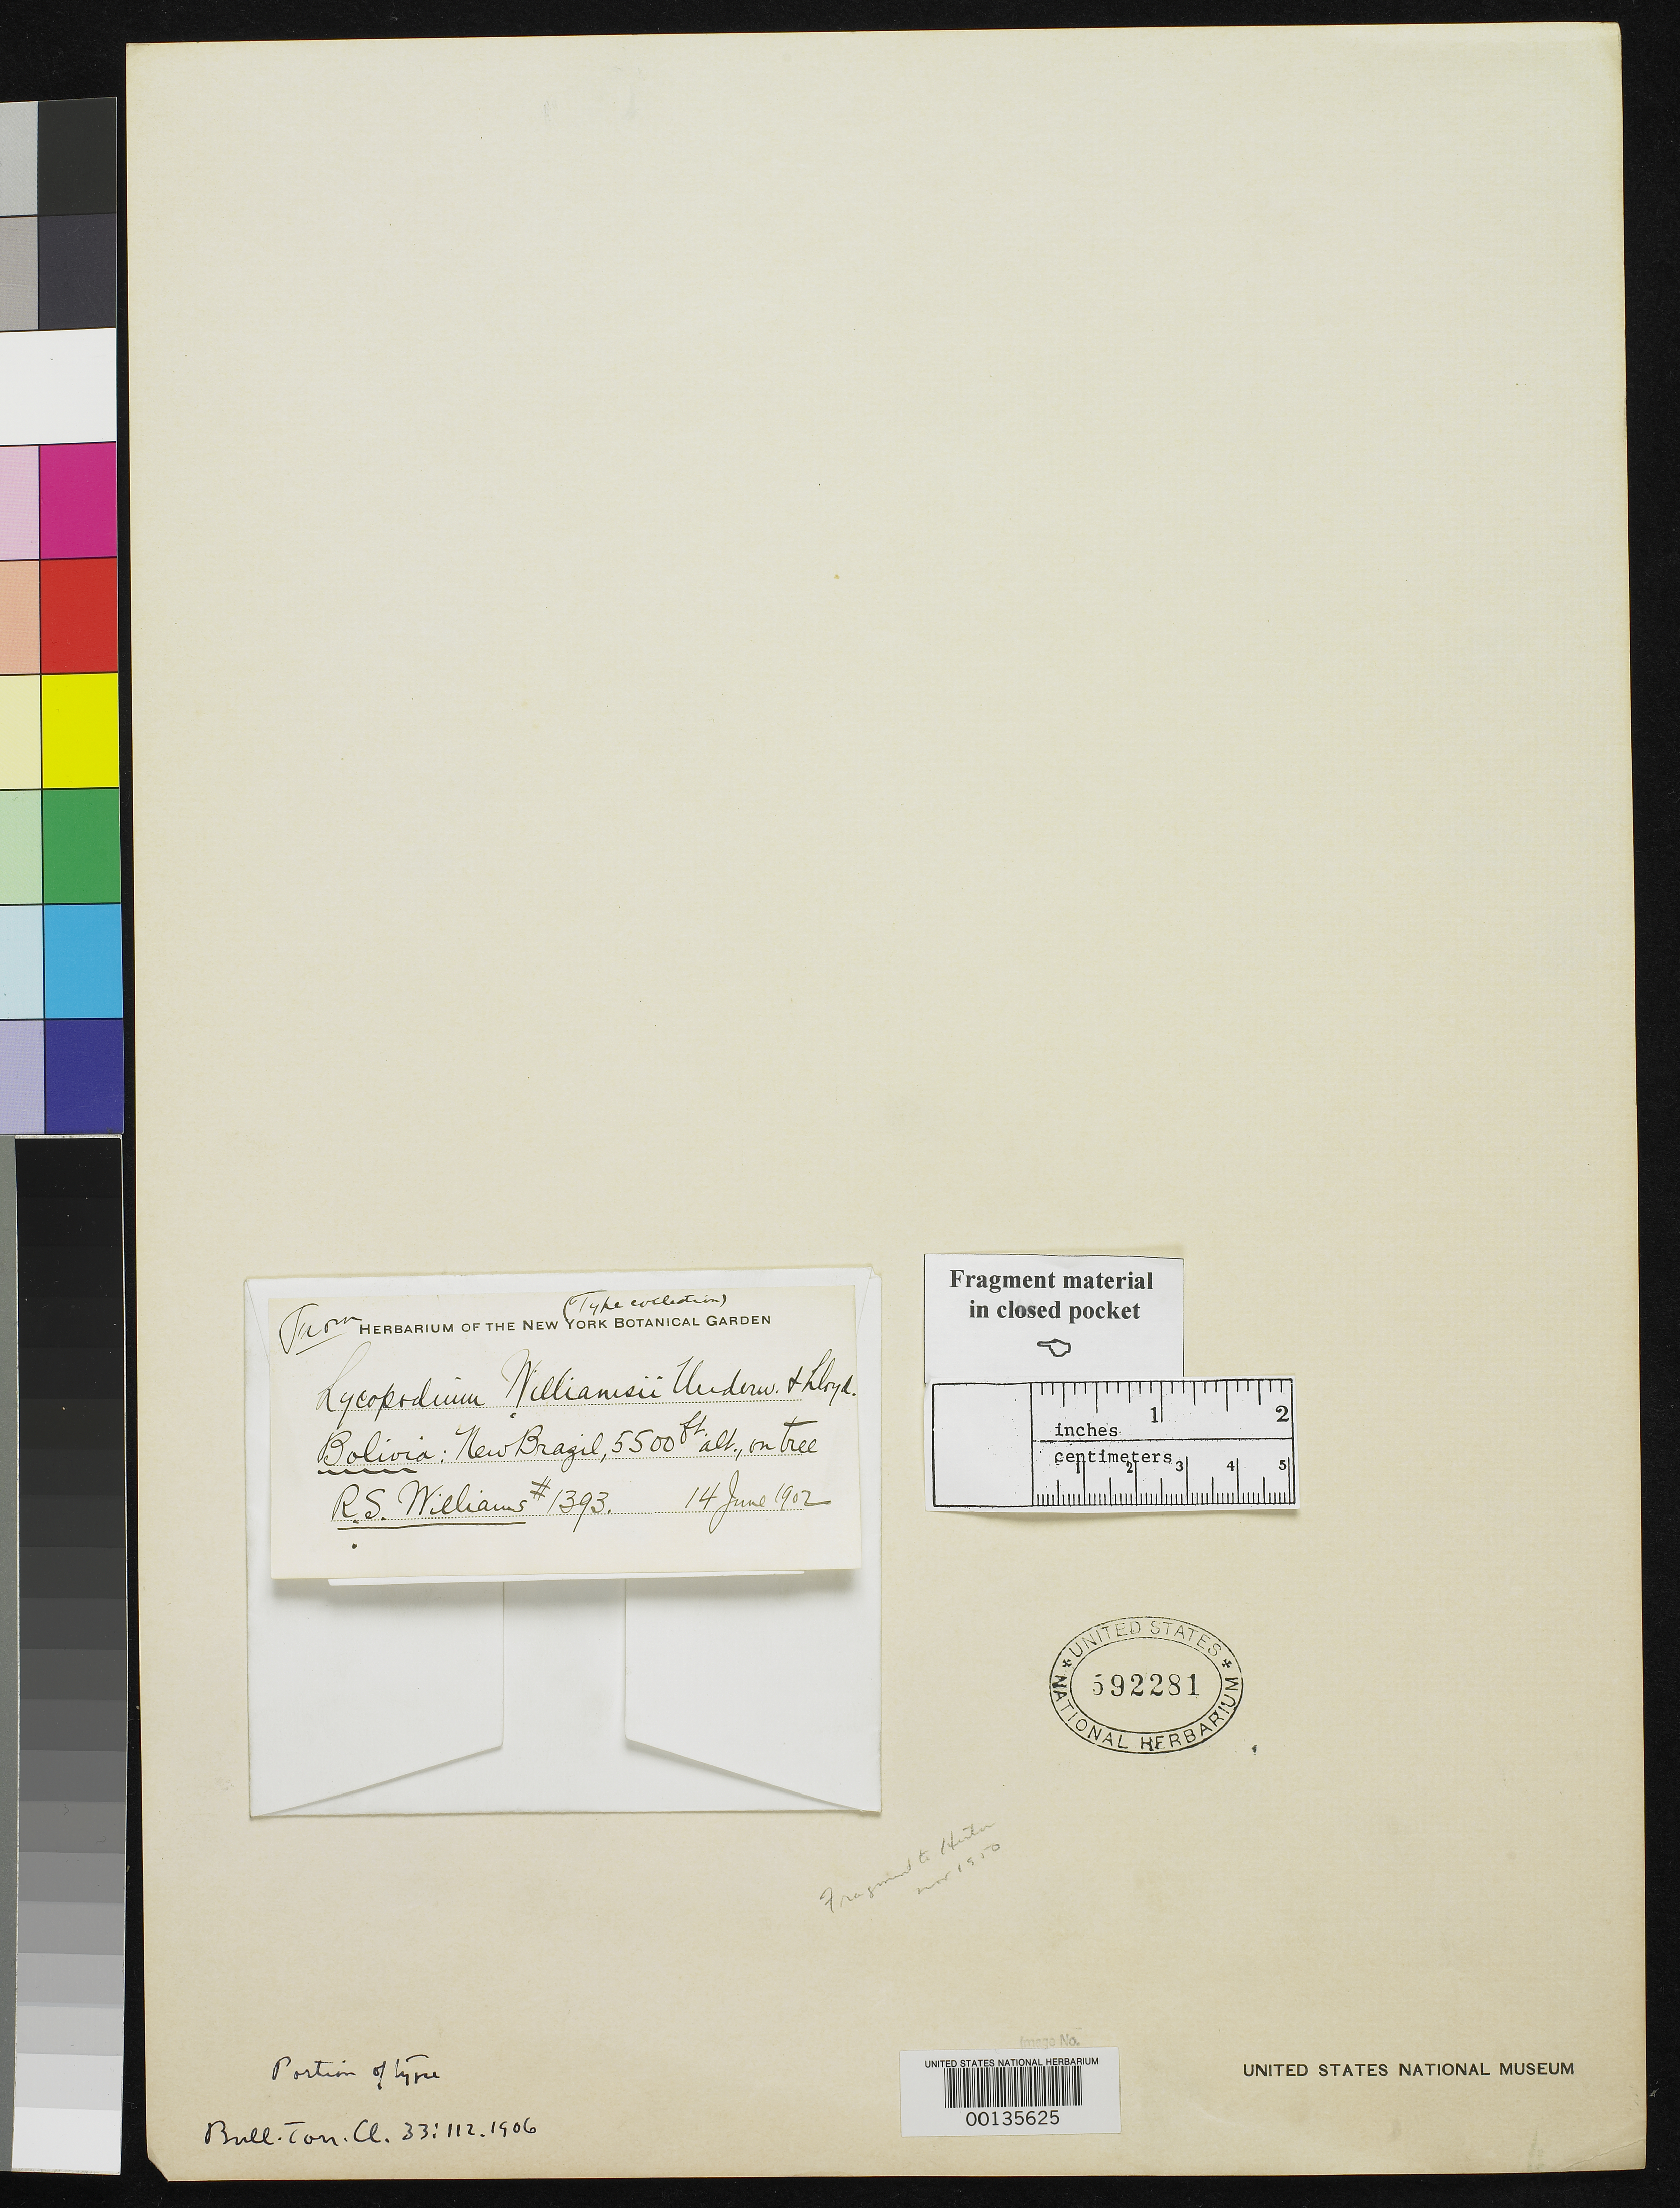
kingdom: Plantae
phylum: Tracheophyta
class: Lycopodiopsida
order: Lycopodiales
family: Lycopodiaceae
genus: Lycopodium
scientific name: Lycopodium williamsii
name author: Underw. & F.E. Lloyd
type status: Type Fragment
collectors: R. S. Williams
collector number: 1393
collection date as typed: June 14, 1902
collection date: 1902-06-14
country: Bolivia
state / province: La Paz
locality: Nuevo Brasil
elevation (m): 1676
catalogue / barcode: US 592281